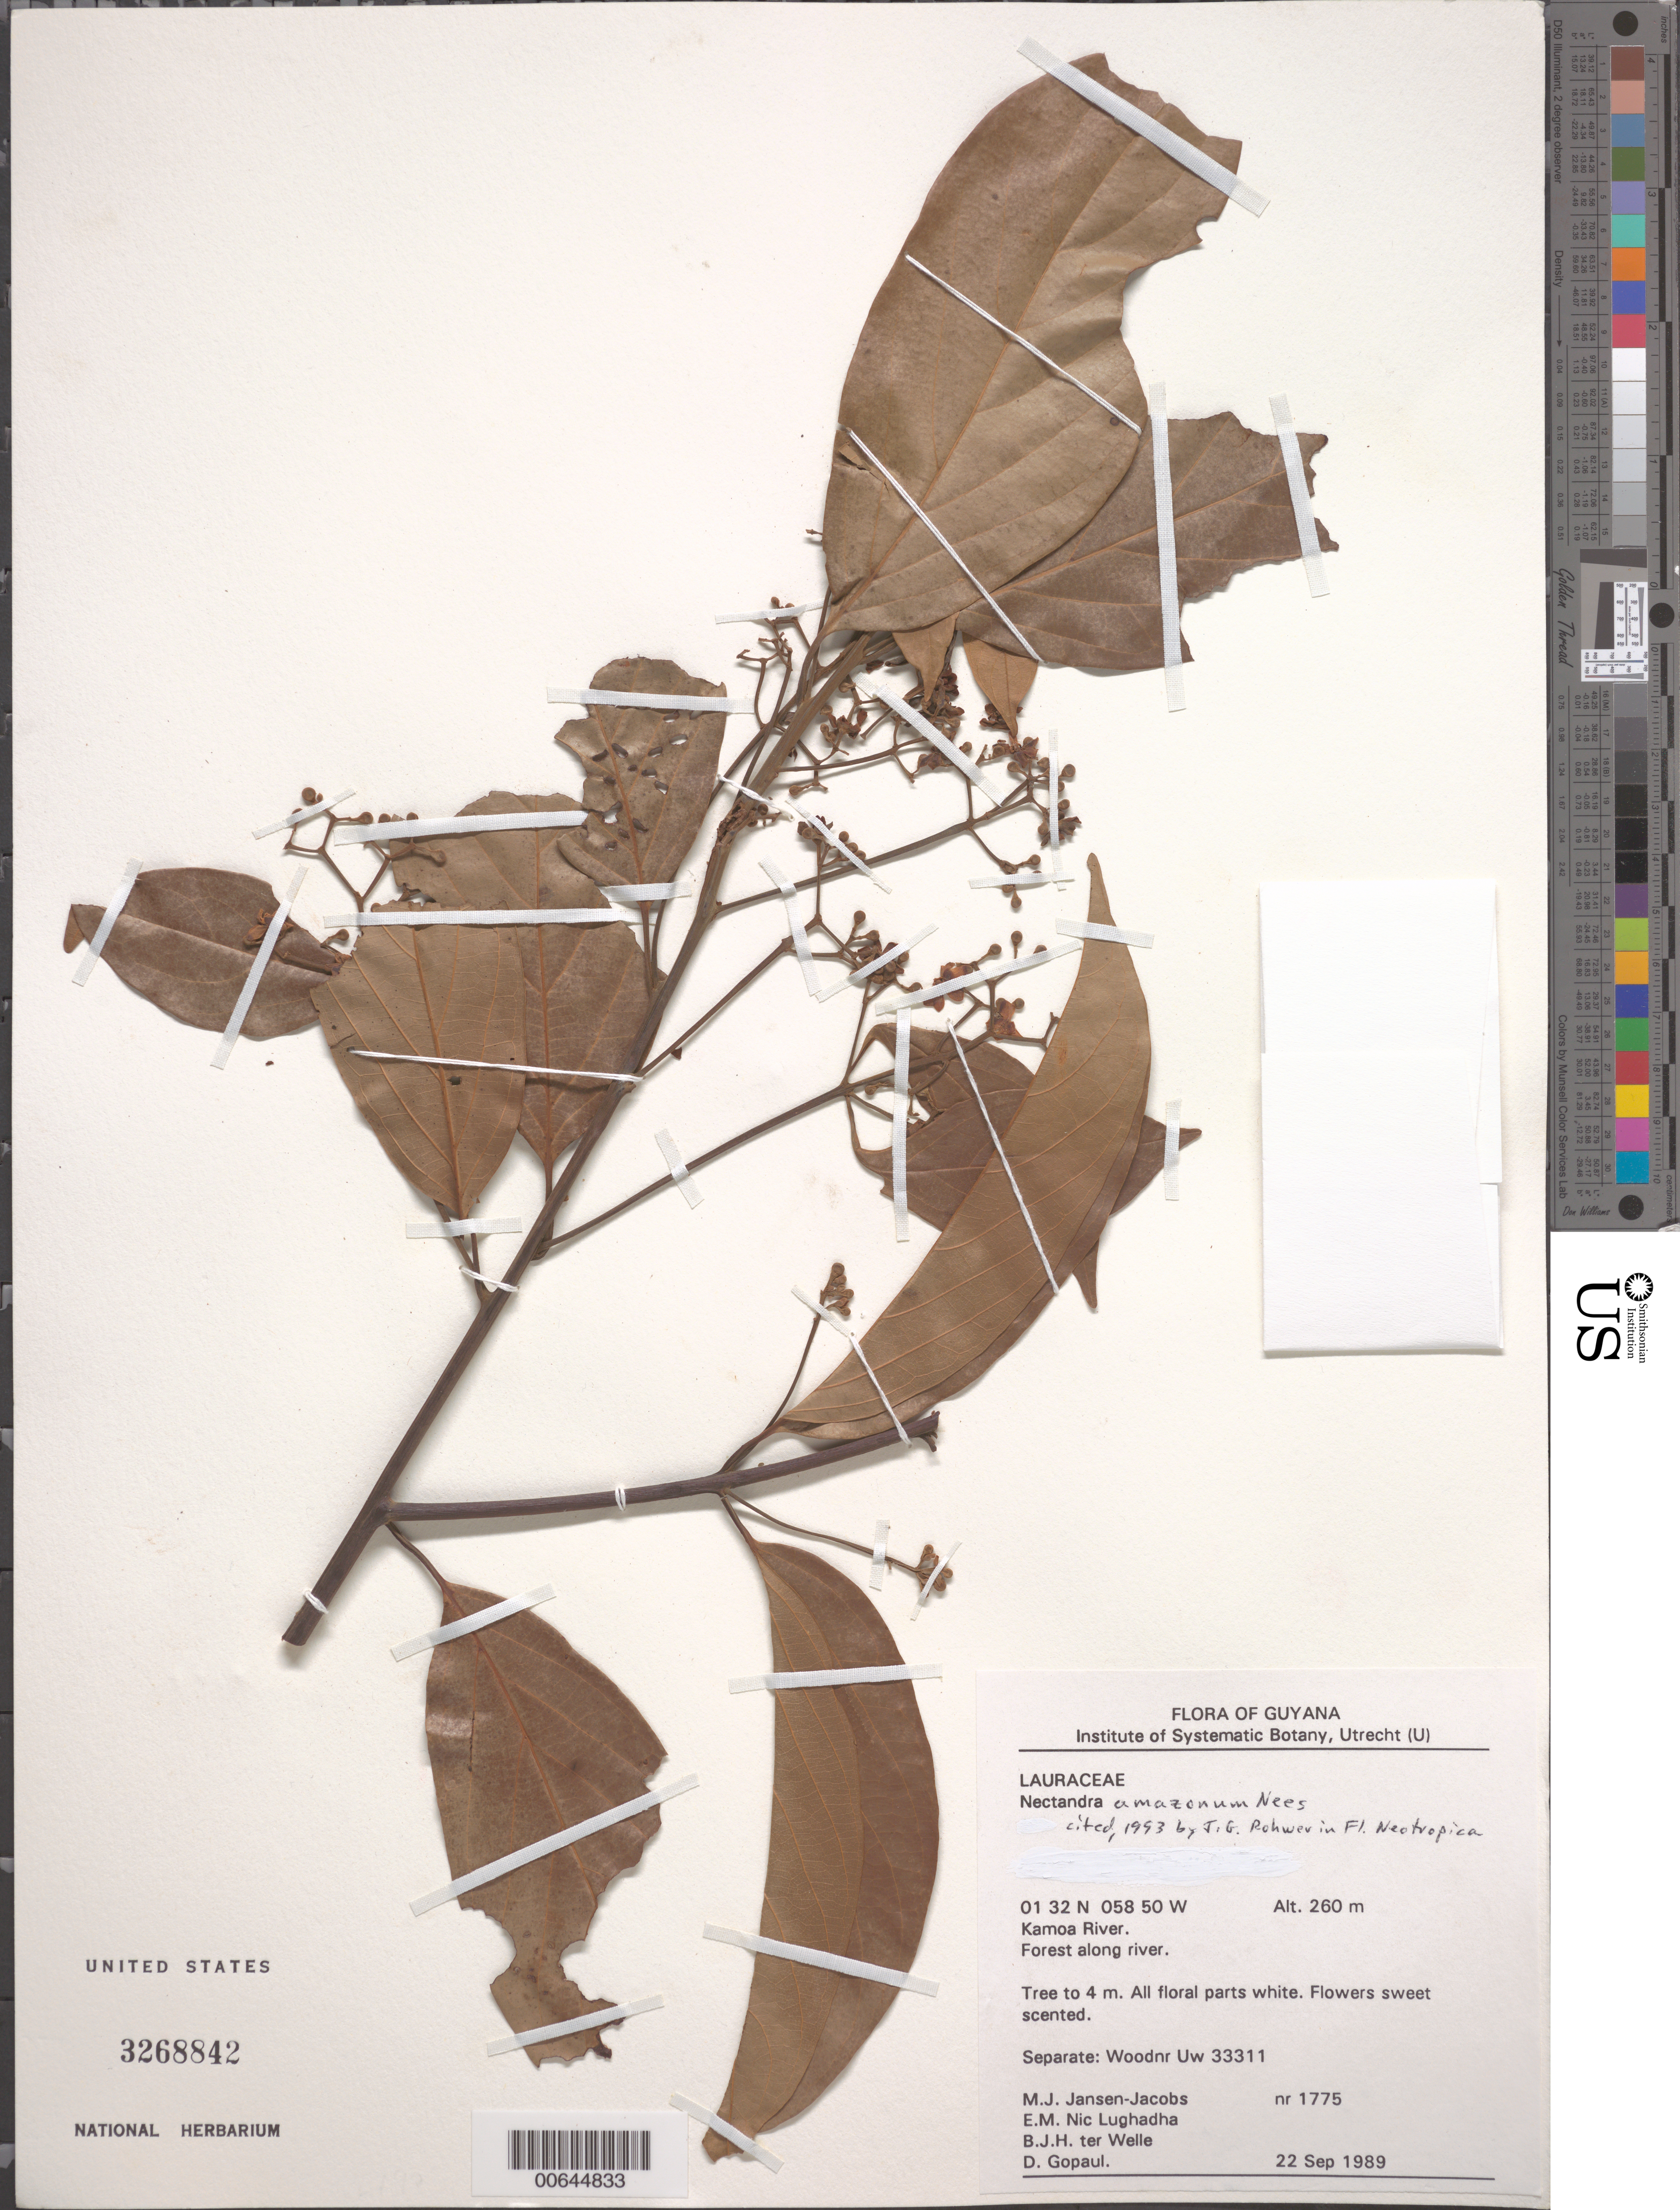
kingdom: Plantae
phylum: Tracheophyta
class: Magnoliopsida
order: Laurales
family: Lauraceae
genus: Nectandra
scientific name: Nectandra amazonum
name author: Nees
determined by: Rohwer, J. G.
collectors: M. J. Jansen-Jacobs, E. Nic Lughadha, B. Welle & D. Gopaul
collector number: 1775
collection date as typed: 22-Sep-89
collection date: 1989-09-22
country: Guyana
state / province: U. Takutu-U. Essequibo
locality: Kamoa River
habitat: Forest along river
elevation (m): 260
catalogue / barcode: US 3268842